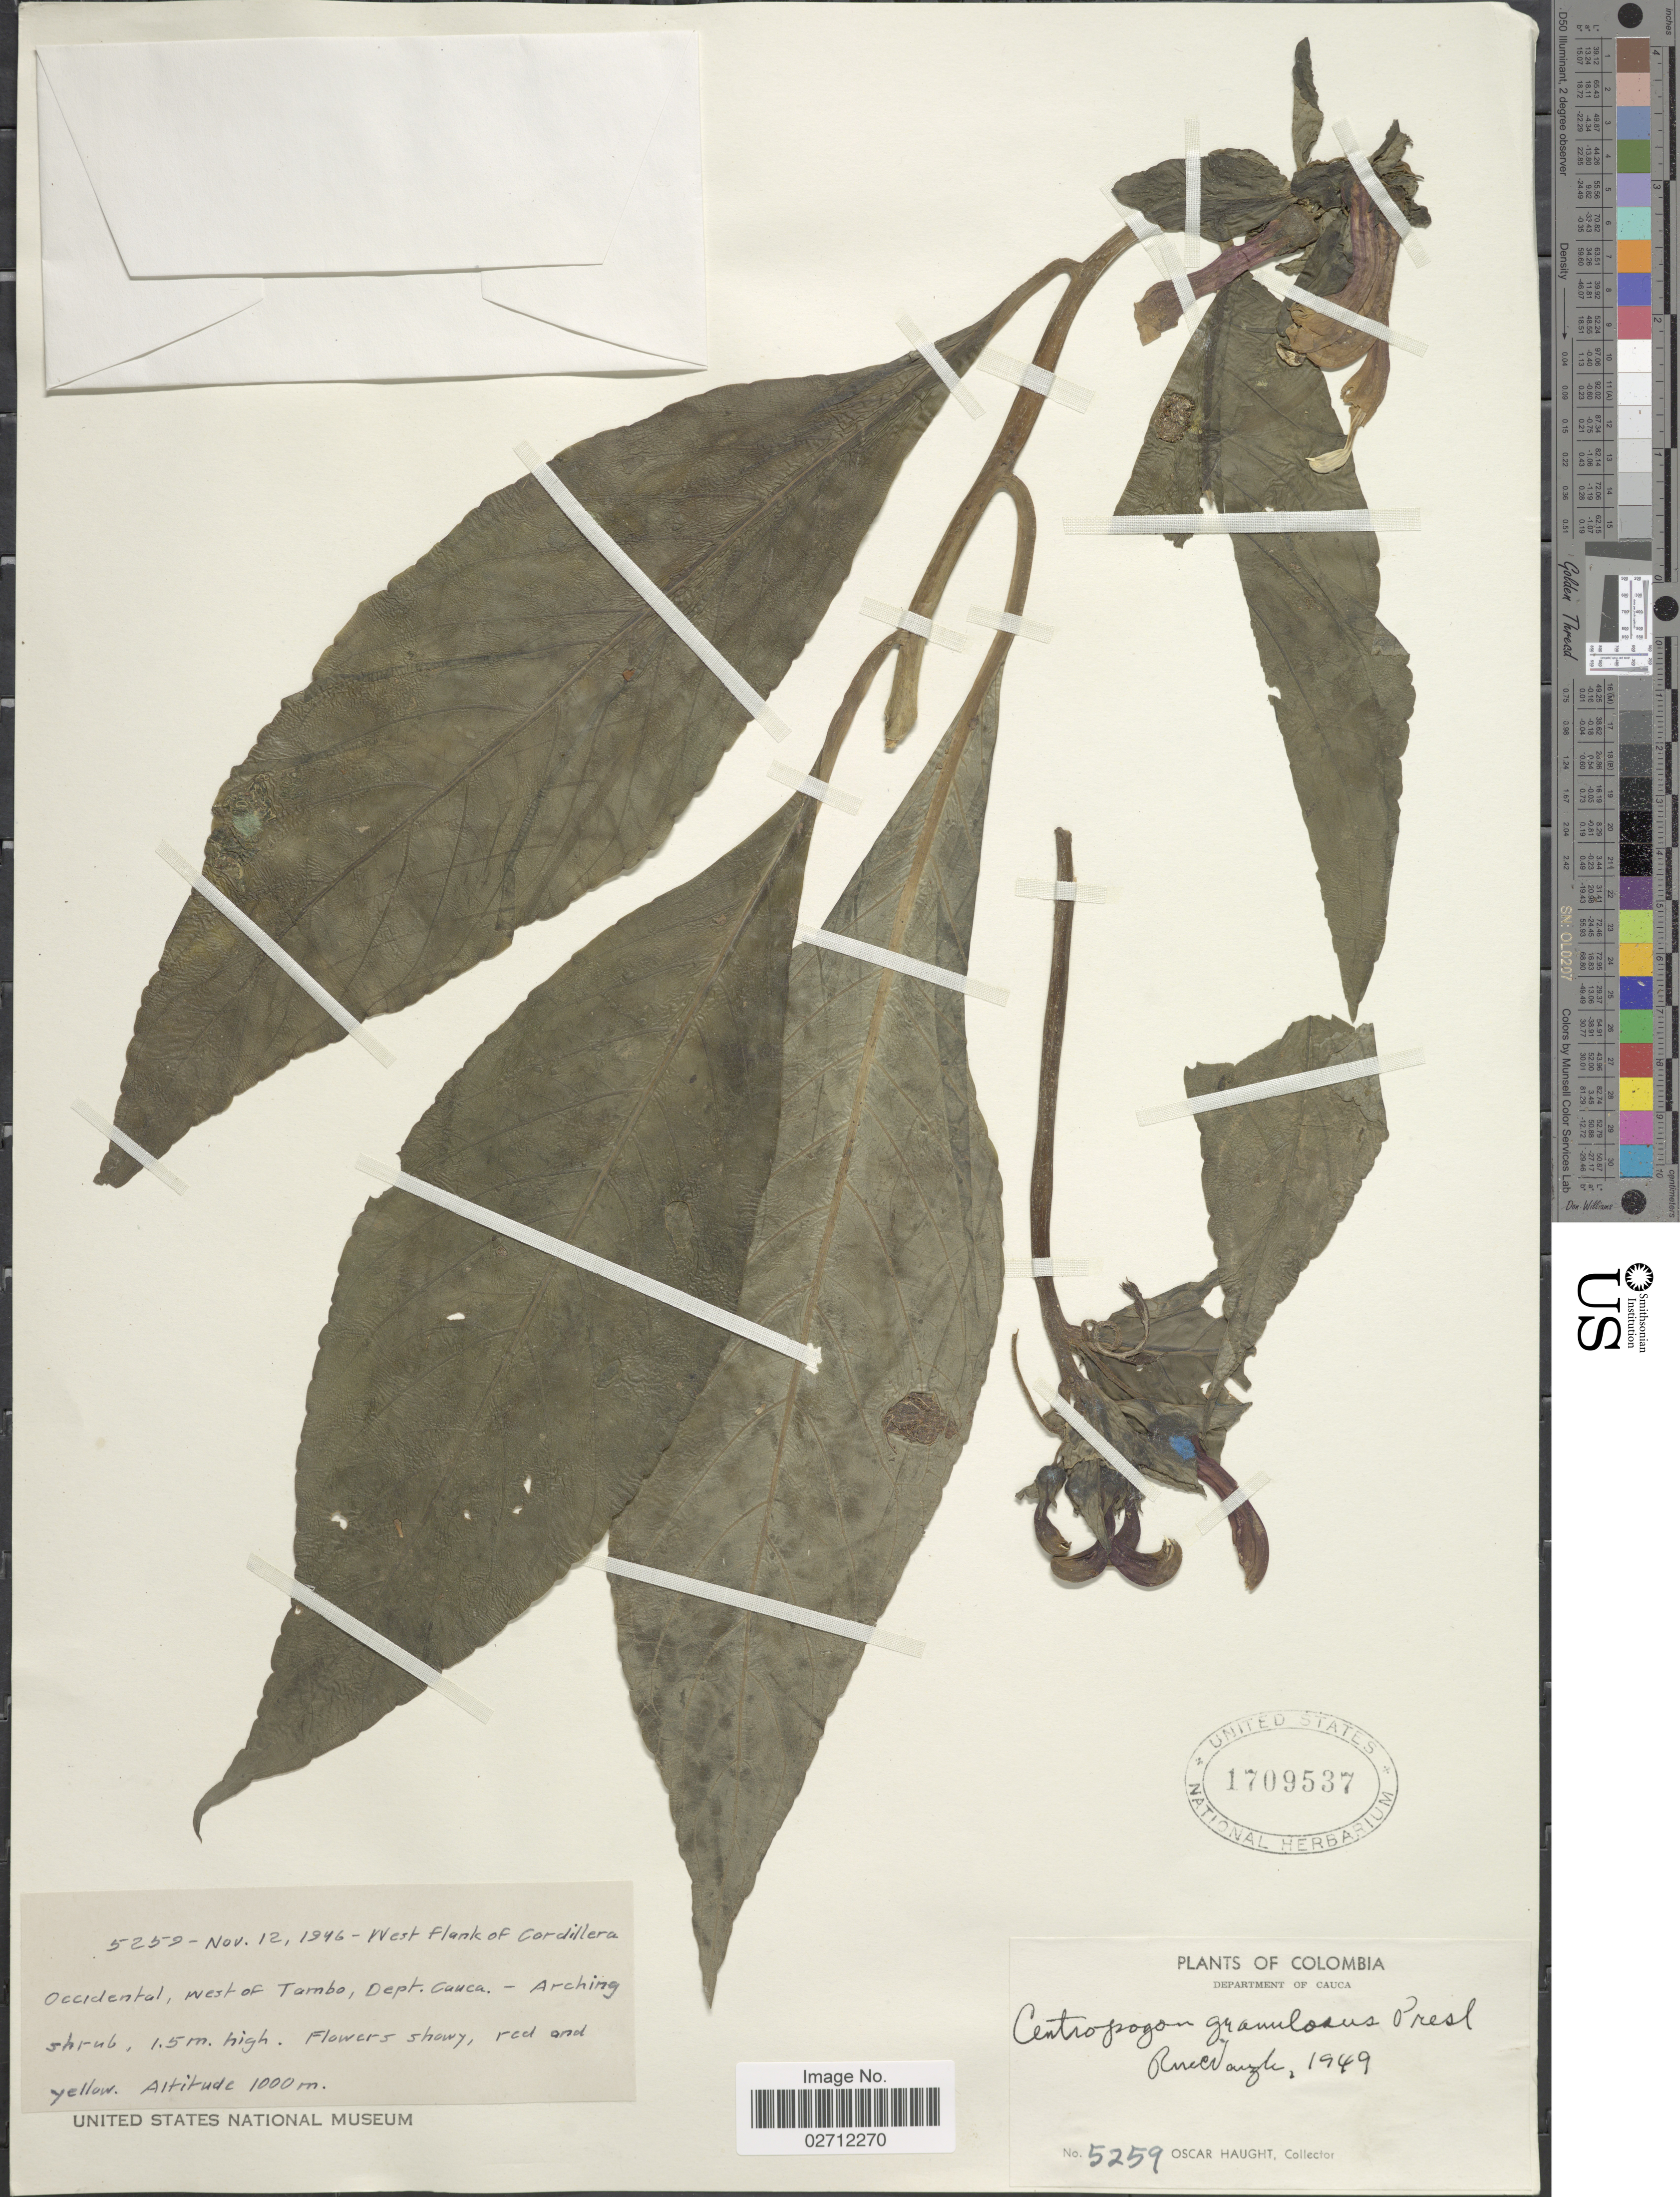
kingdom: Plantae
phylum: Tracheophyta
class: Magnoliopsida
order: Asterales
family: Campanulaceae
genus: Centropogon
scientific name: Centropogon granulosus subsp. granulosus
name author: C. Presl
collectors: O. L. Haught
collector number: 5259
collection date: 1946-11-12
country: Colombia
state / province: Cauca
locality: West flank of Cordillera Occidental, west of Tambo.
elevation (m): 1000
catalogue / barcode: US 1709537